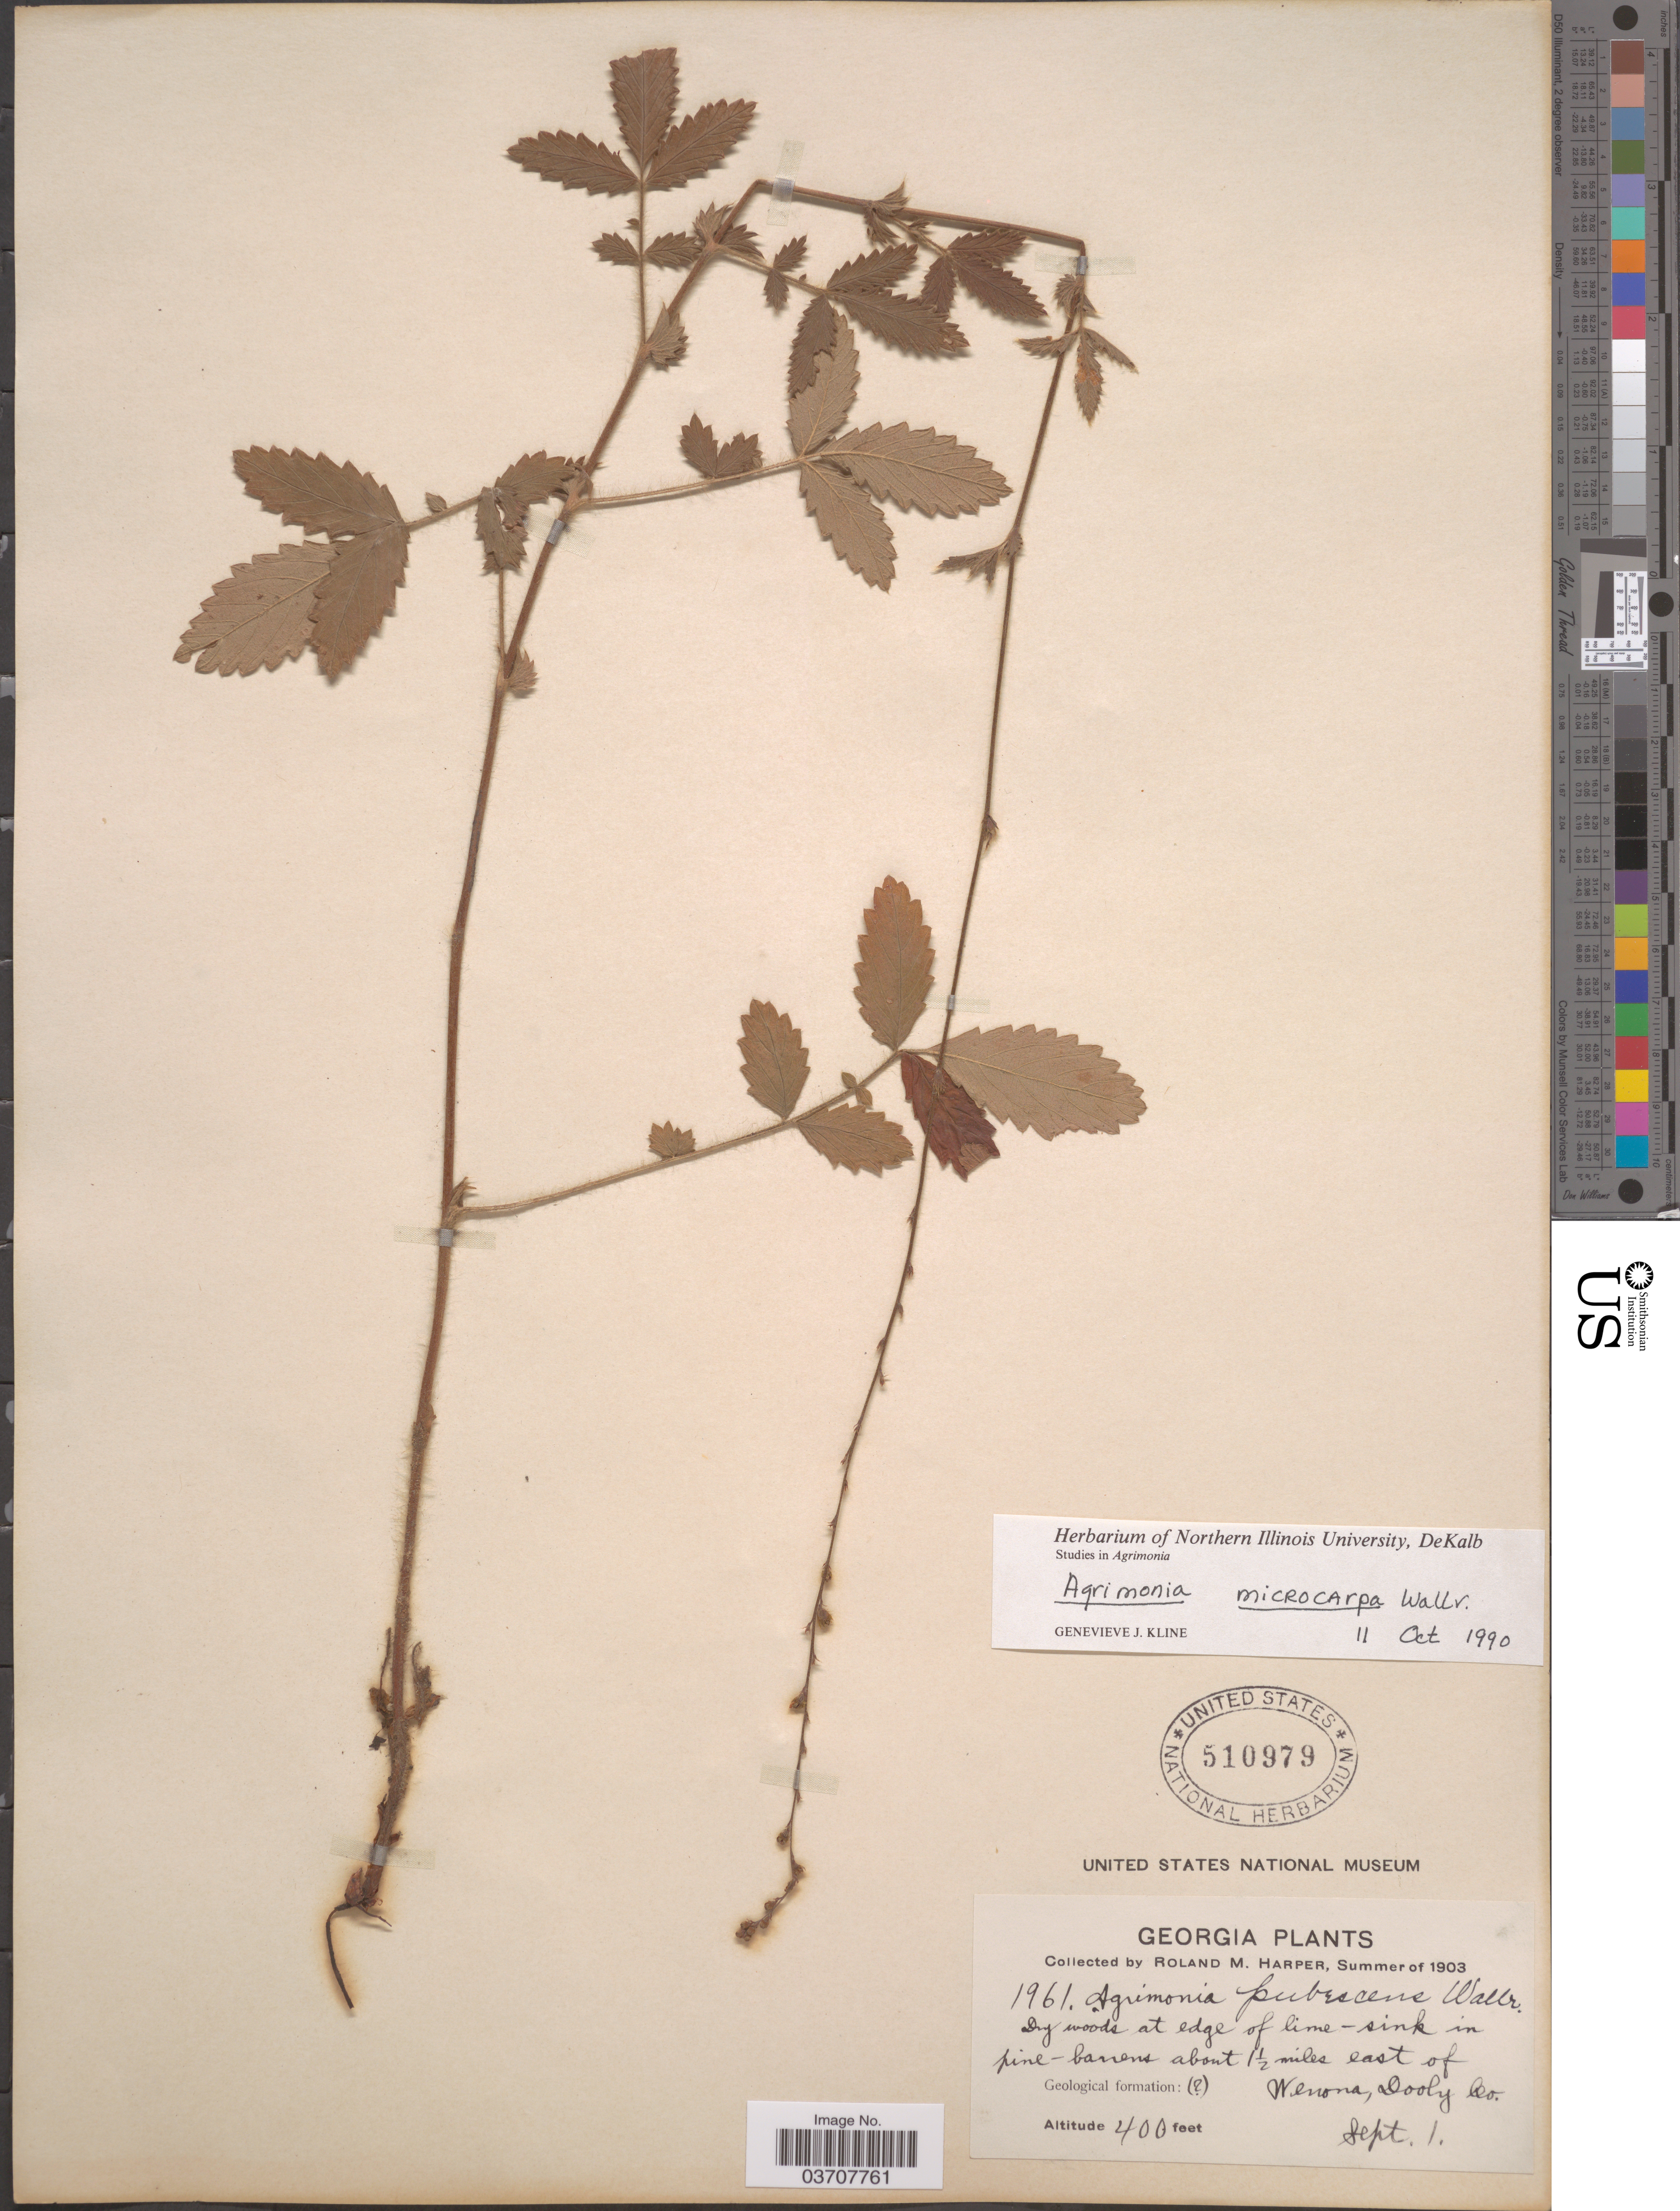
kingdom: Plantae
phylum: Tracheophyta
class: Magnoliopsida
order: Rosales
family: Rosaceae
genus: Agrimonia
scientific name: Agrimonia microcarpa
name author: Wallr.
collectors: R. M. Harper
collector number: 1961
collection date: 1903-09-01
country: United States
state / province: Georgia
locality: About 1½ miles east of Wenona, Dooly Co.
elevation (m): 122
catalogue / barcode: US 510979